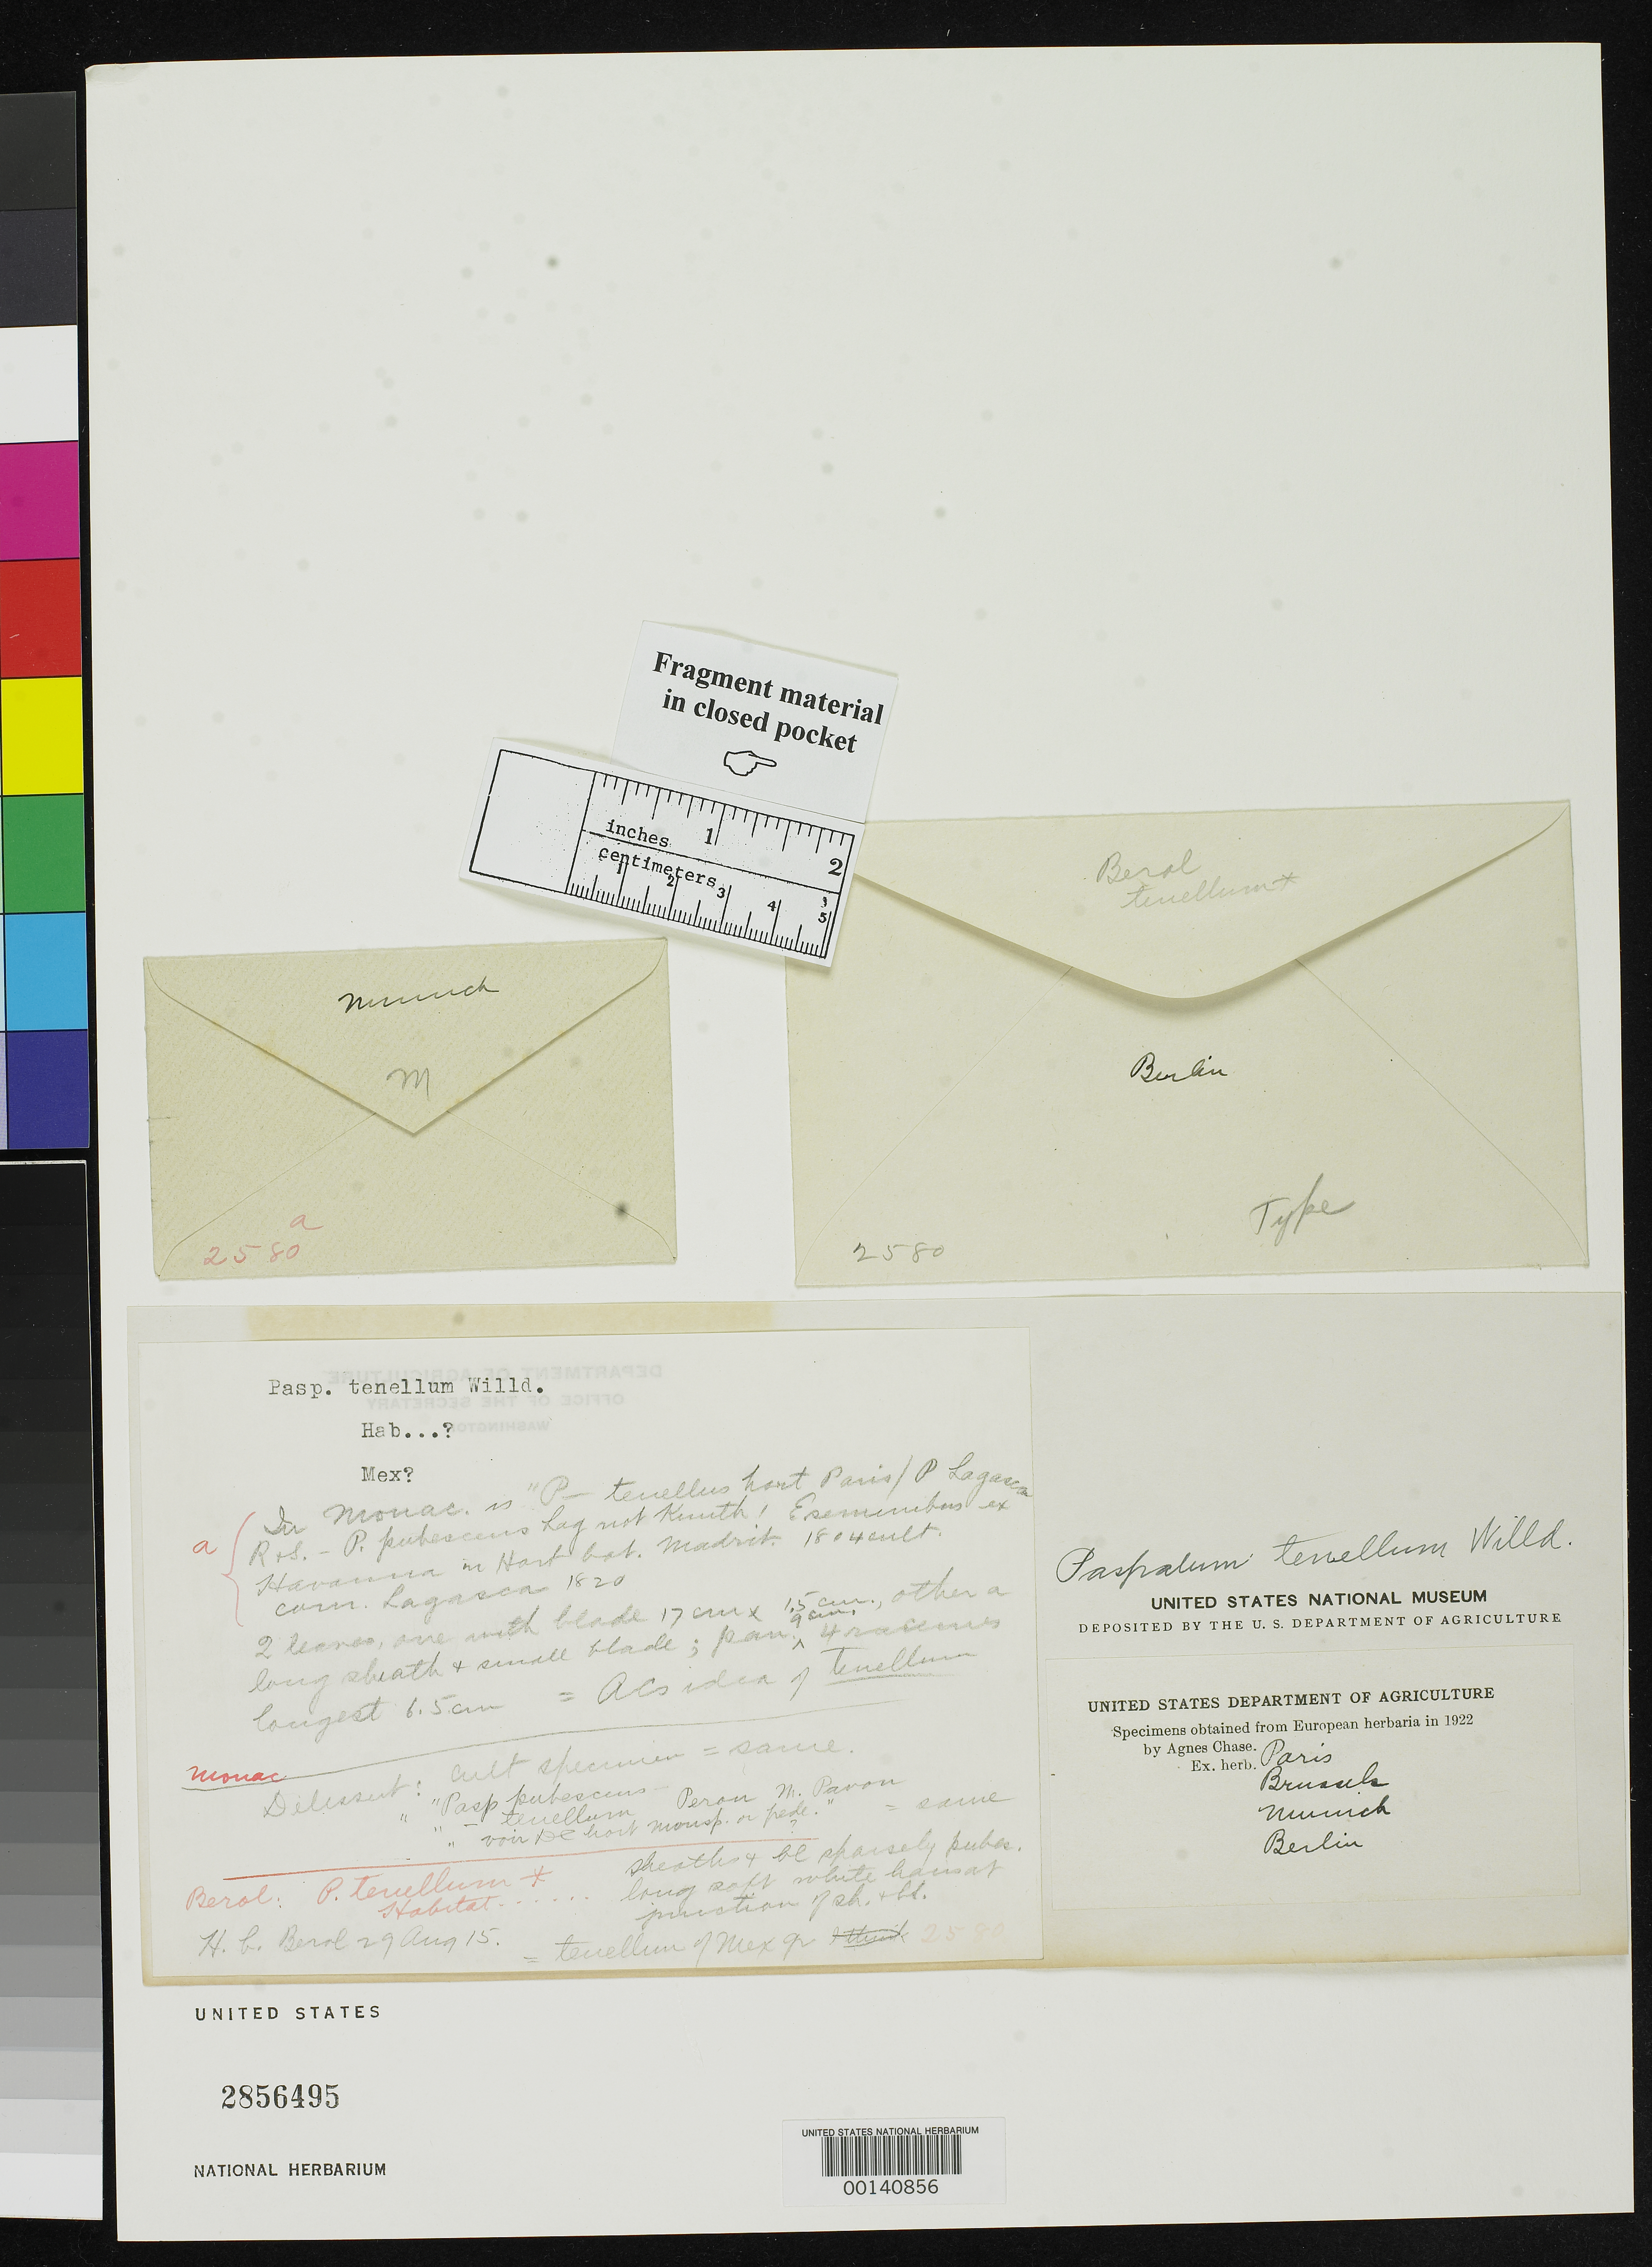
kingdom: Plantae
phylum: Tracheophyta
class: Liliopsida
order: Poales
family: Poaceae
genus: Paspalum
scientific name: Paspalum tenellum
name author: Willd.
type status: Type Fragment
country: Mexico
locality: E of Monserrat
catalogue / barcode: US 2856495